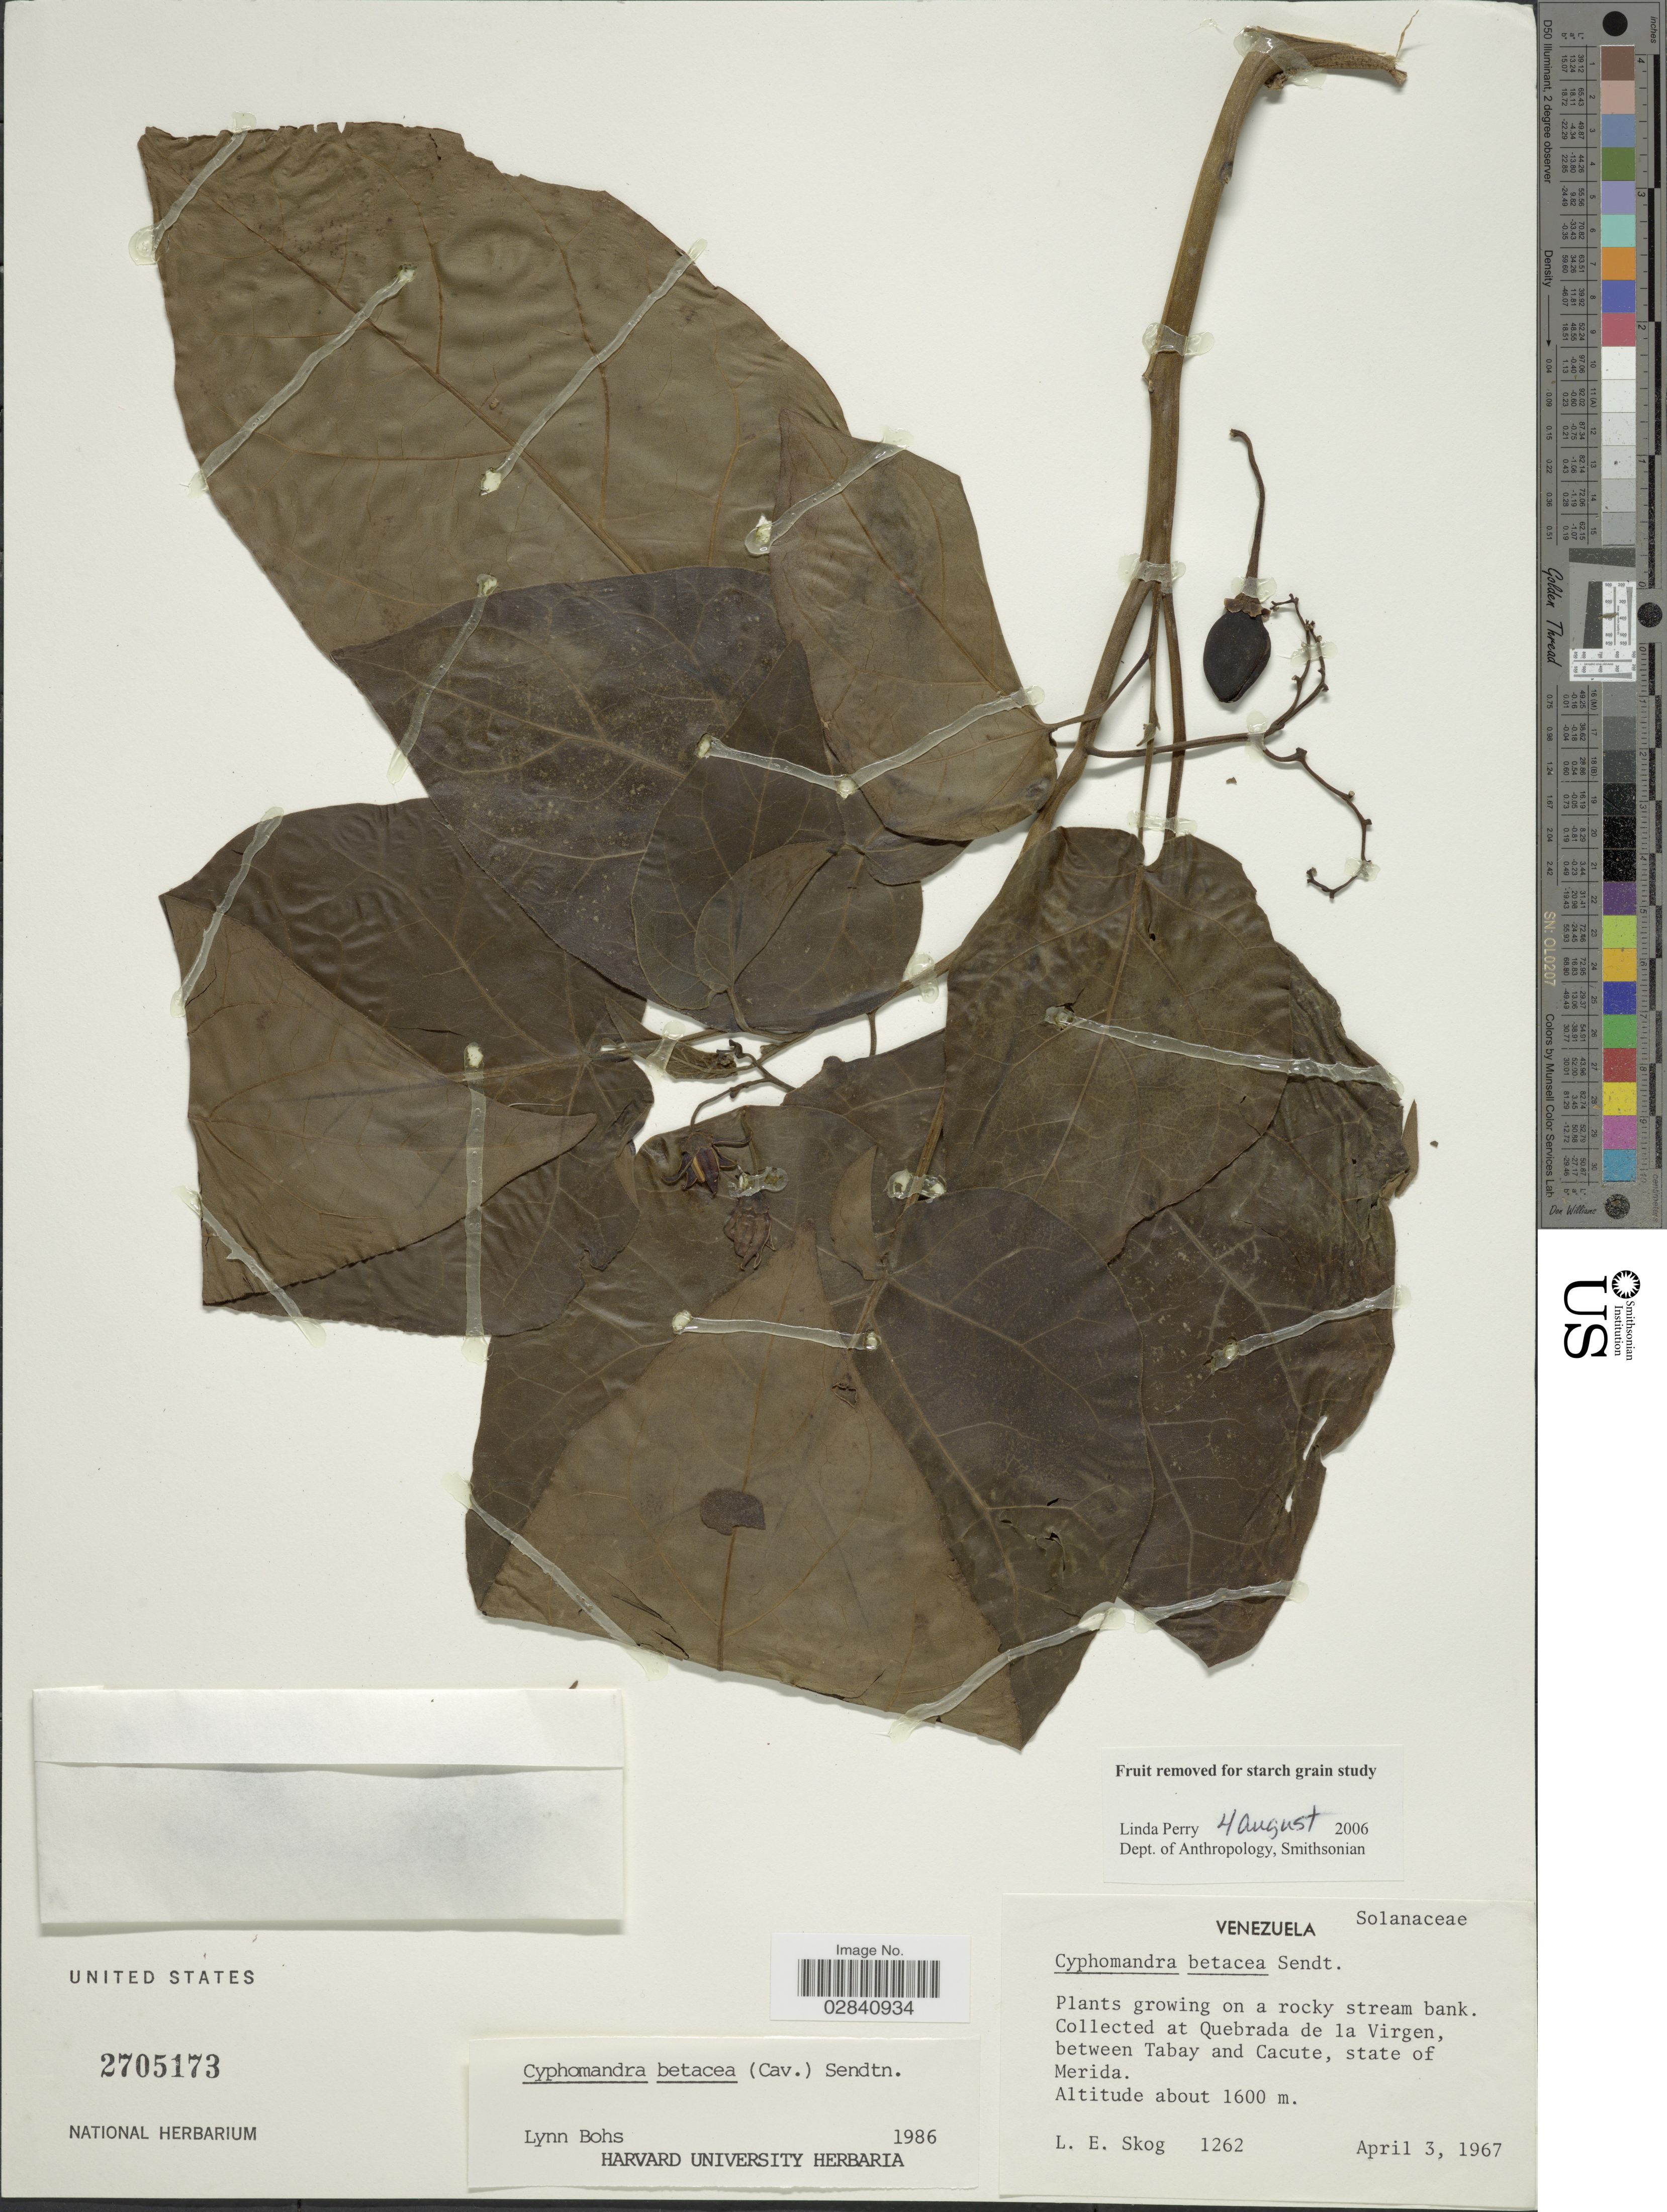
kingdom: Plantae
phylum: Tracheophyta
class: Magnoliopsida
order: Solanales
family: Solanaceae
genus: Cyphomandra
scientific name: Cyphomandra betacea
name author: (Cav.) Sendtn.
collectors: L. E. Skog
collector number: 1262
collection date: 1967-04-03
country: Venezuela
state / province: Mérida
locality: Quebrada de la Virgen, between Tabay and Cacute.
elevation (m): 1600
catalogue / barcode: US 2705173